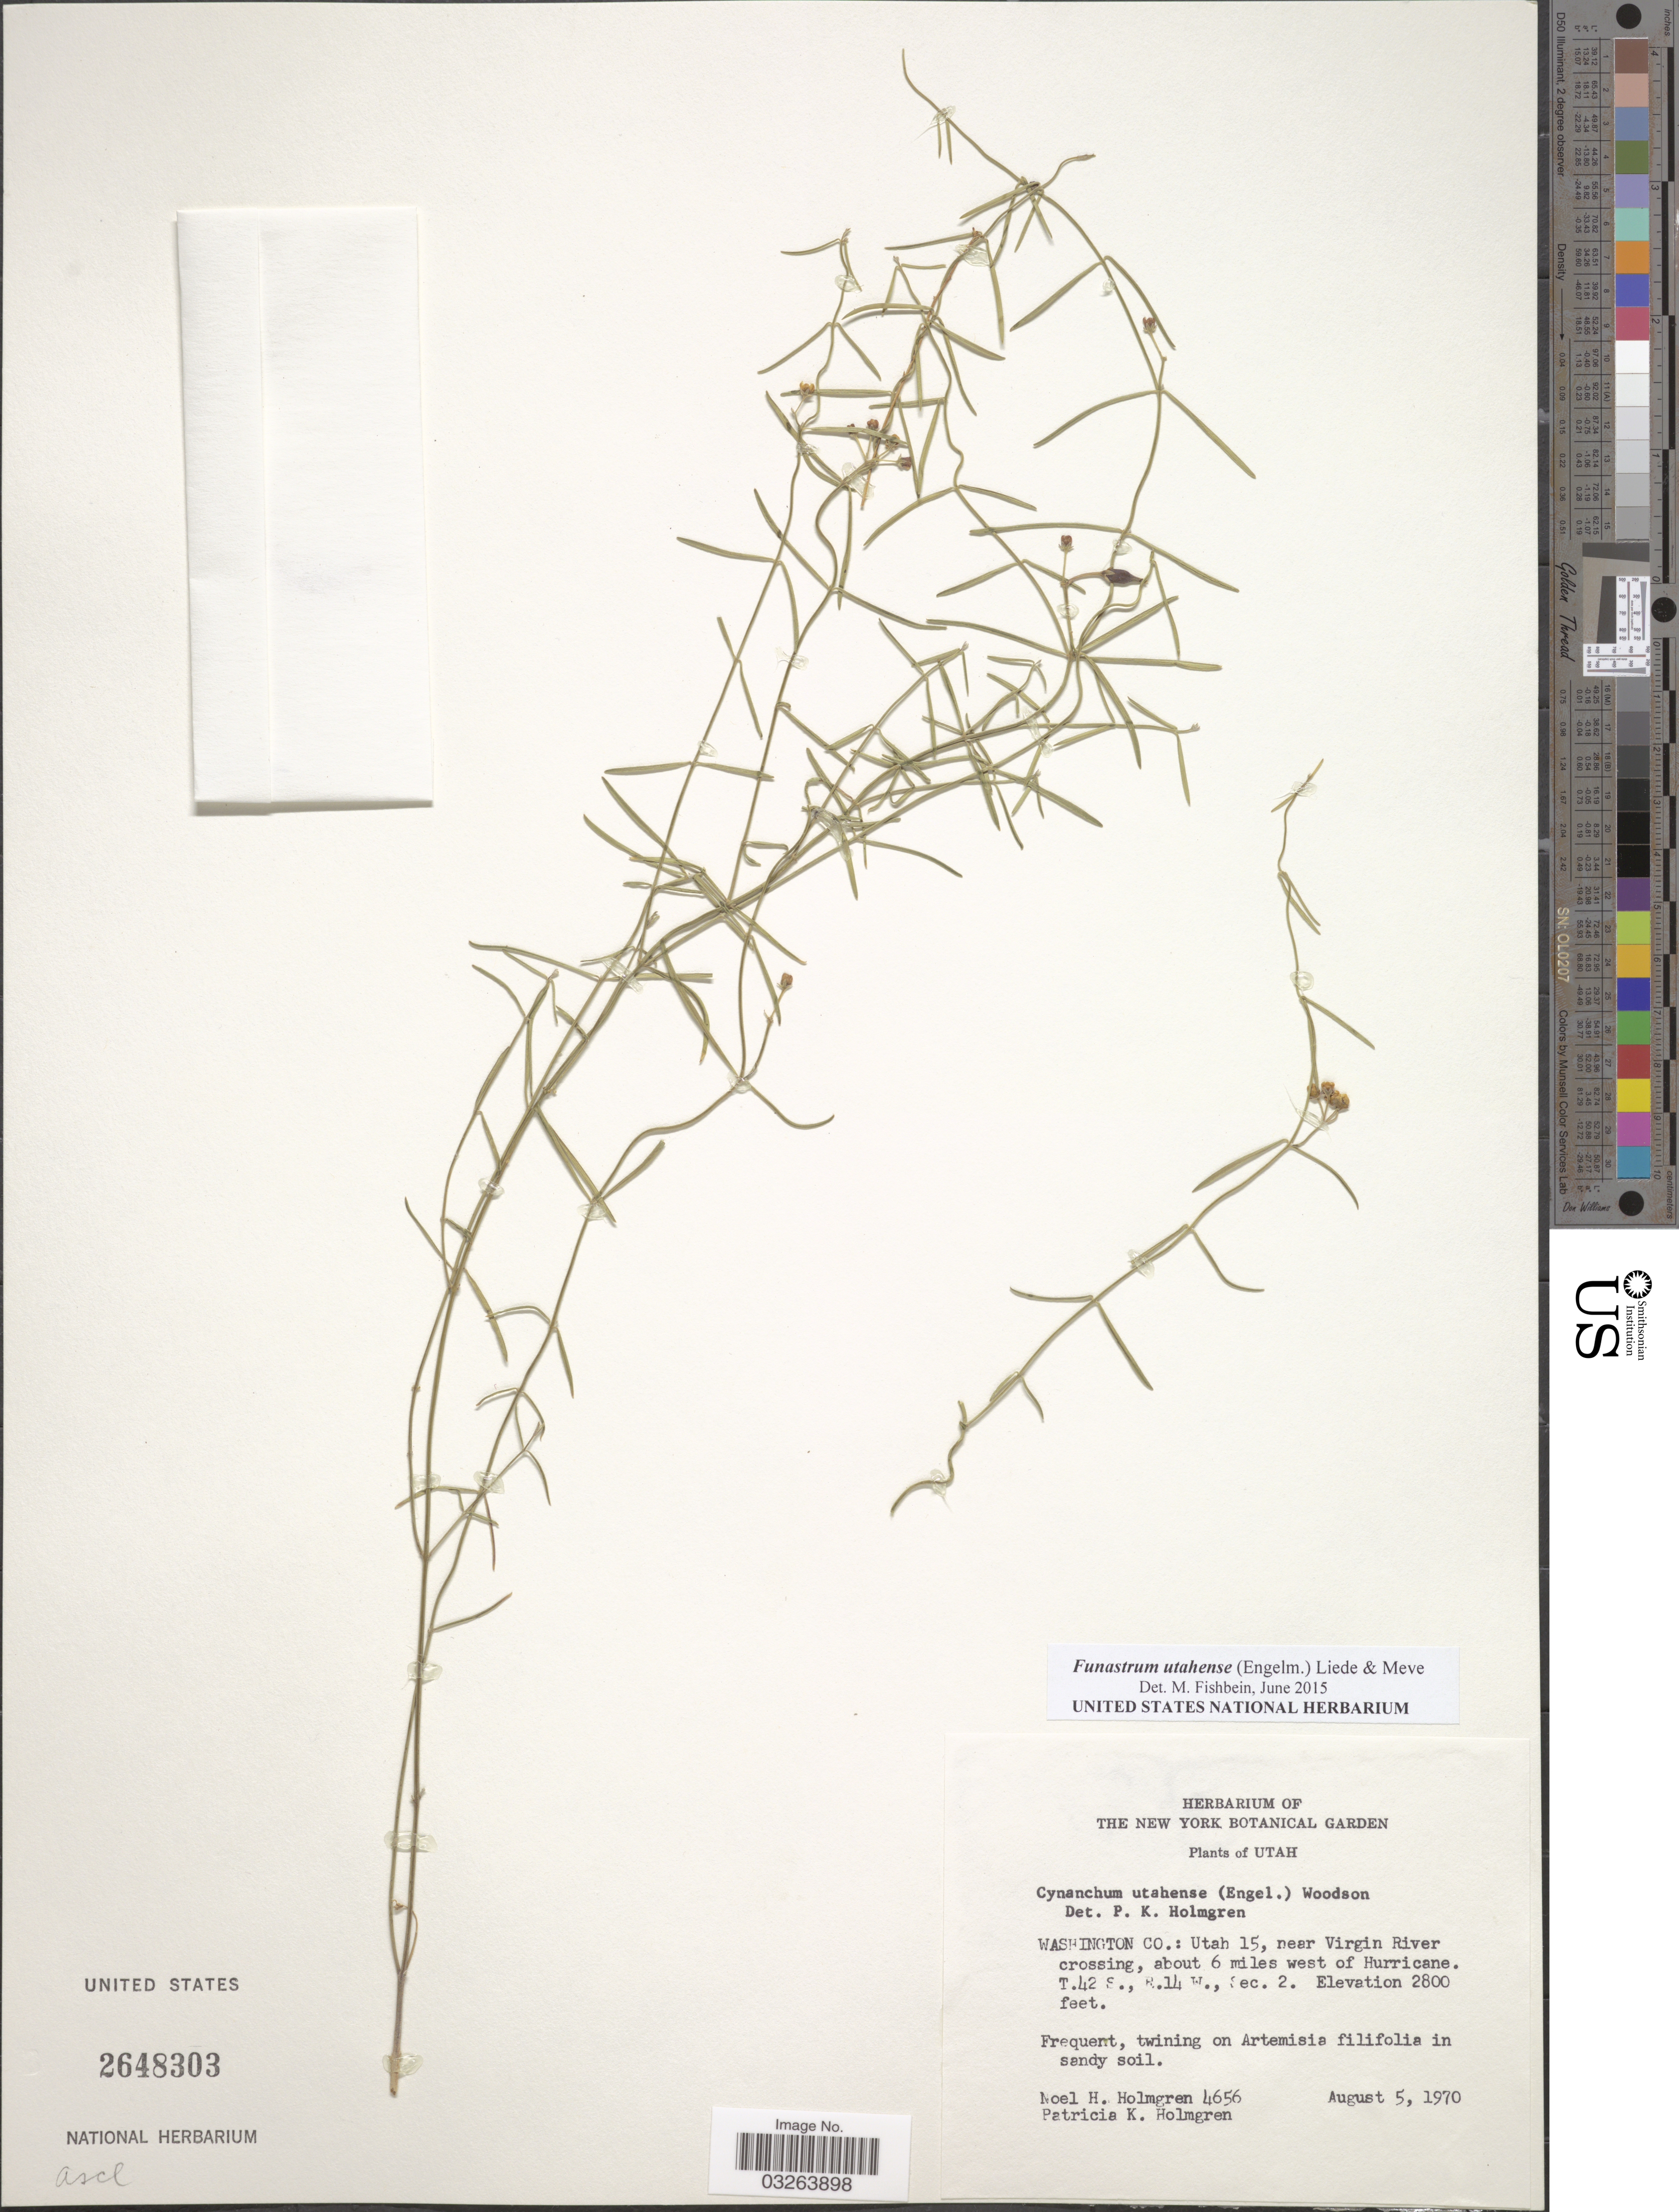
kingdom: Plantae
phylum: Tracheophyta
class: Magnoliopsida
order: Gentianales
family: Apocynaceae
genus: Funastrum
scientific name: Funastrum utahense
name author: (Engelm.) Liede & Meve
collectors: N. H. Holmgren & P. K. Holmgren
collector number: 4656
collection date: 1970-08-05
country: United States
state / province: Utah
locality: Washington Co.: Utah 15, near Virgin River crossing, about 6 miles west of Hurricane. T.42 S., R.14 W., Sec. 2.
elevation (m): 853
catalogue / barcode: US 2648303